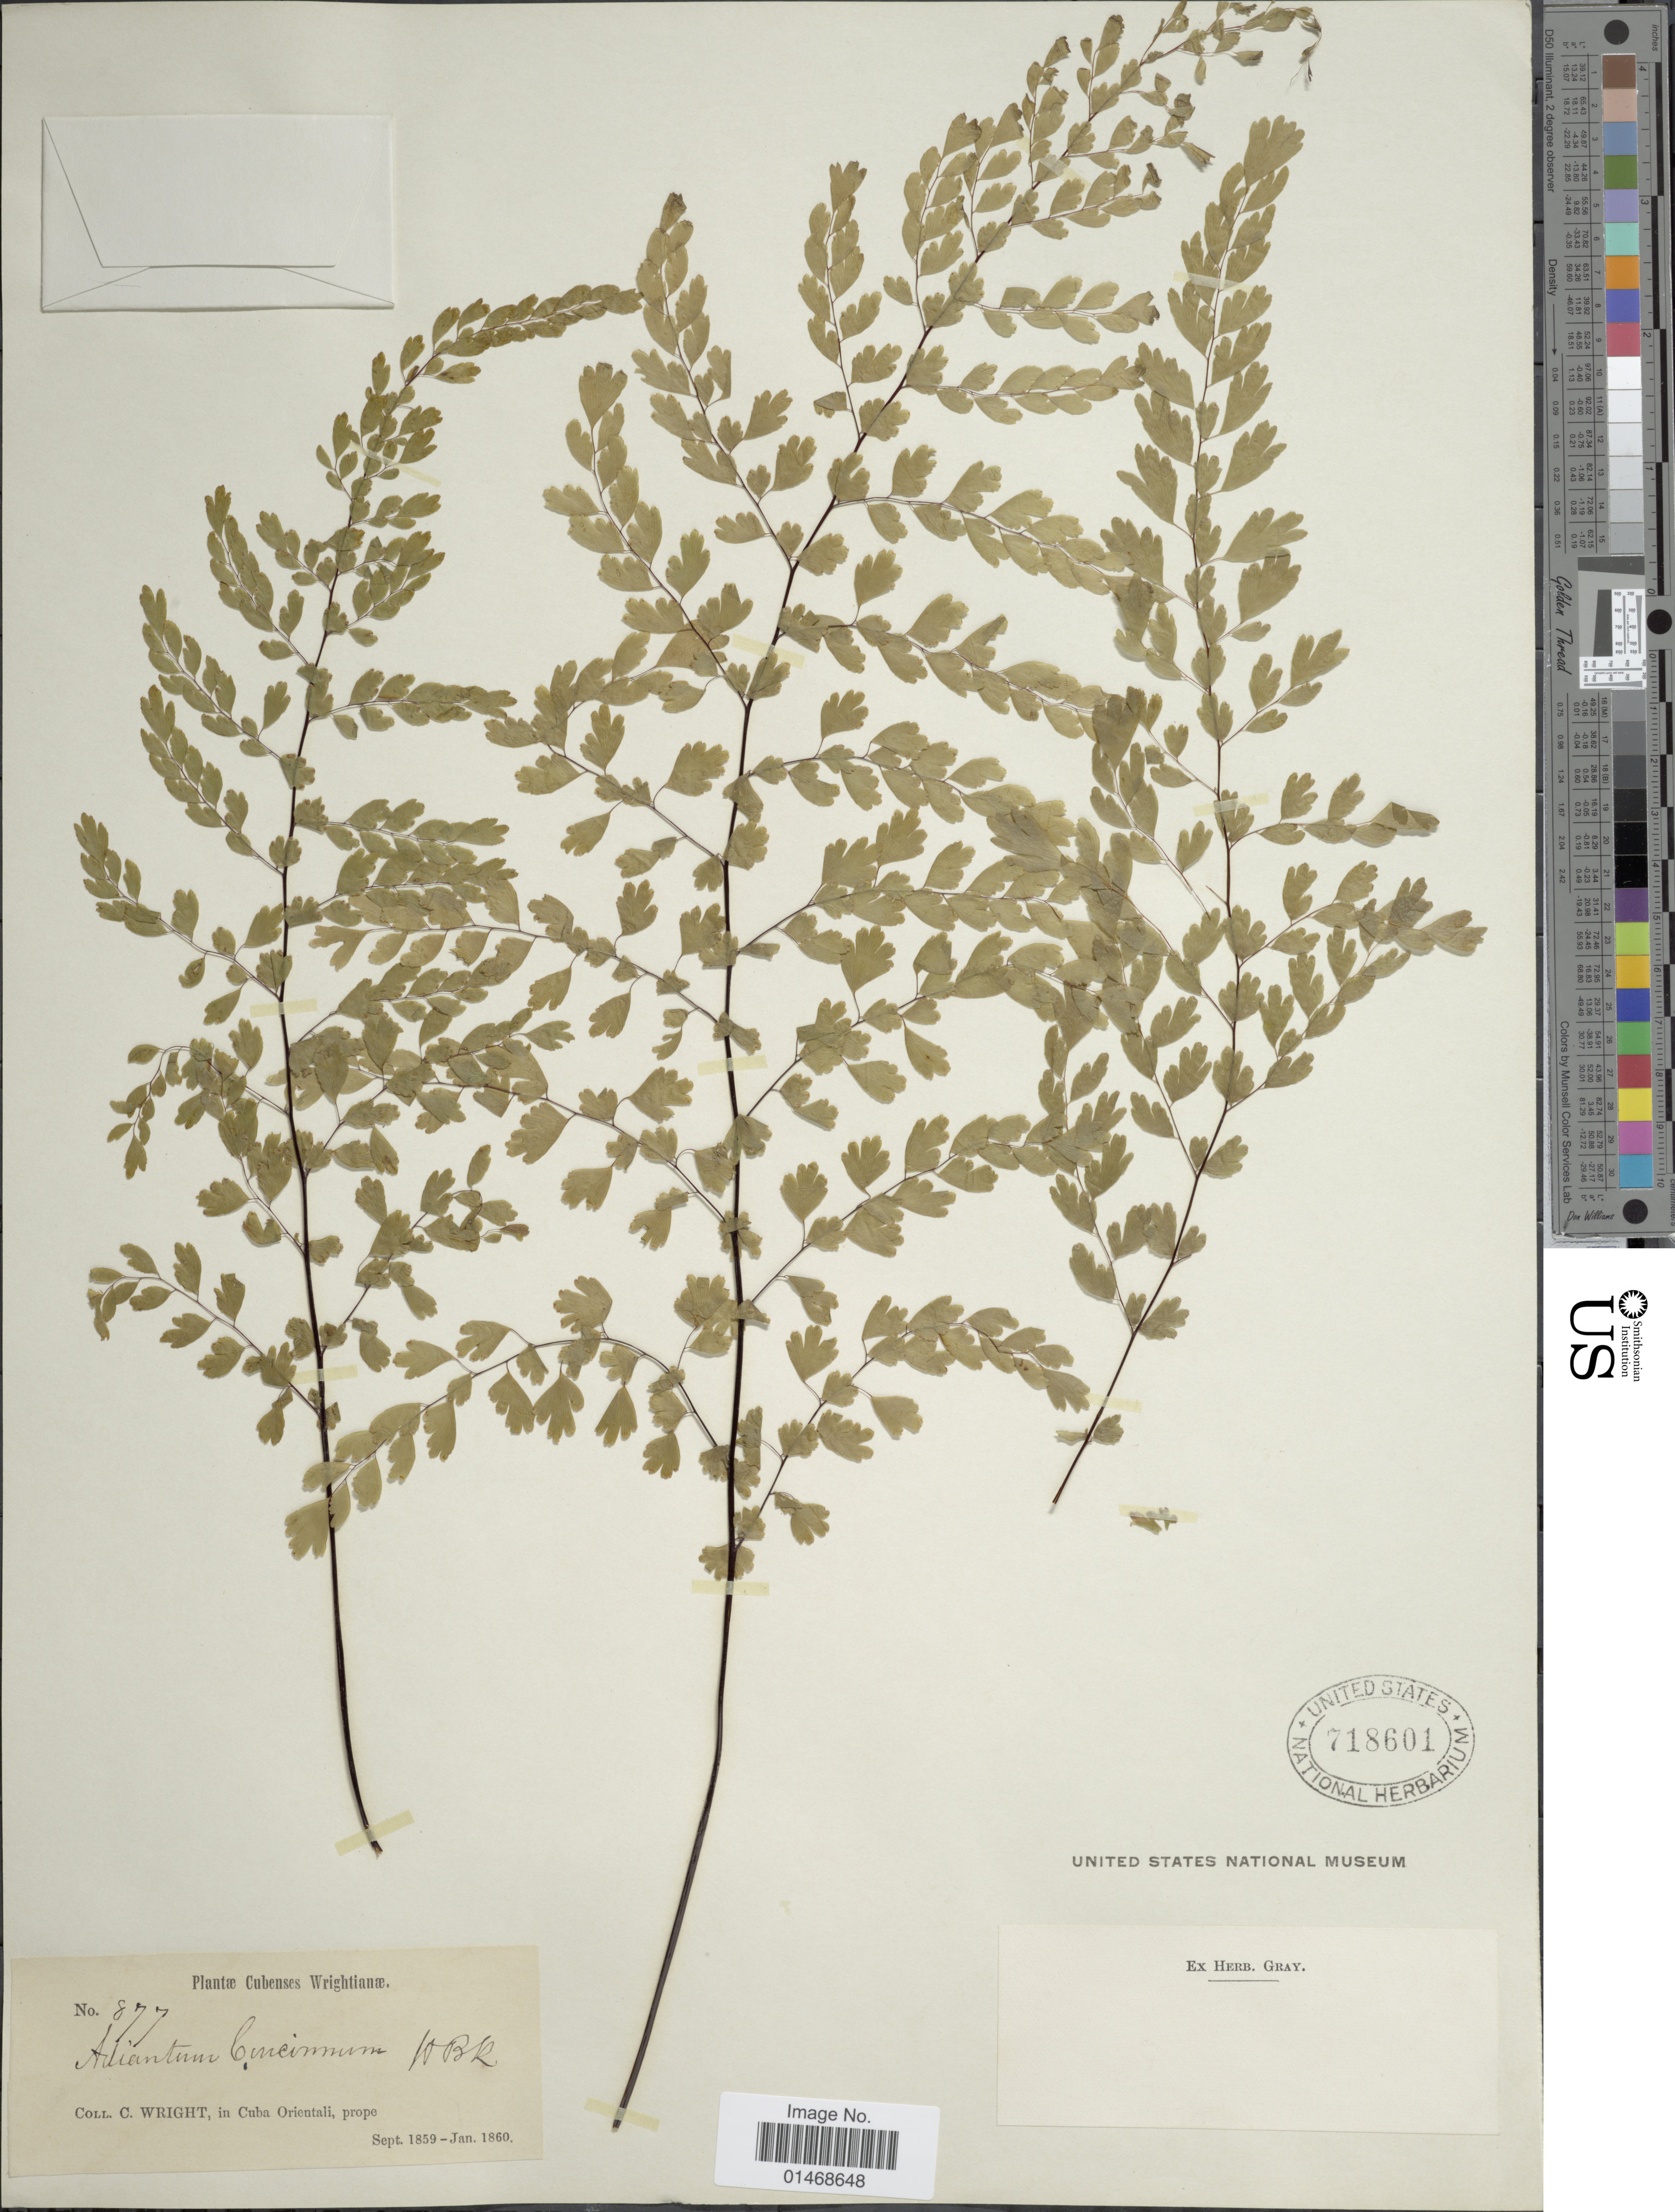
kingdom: Plantae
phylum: Tracheophyta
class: Polypodiopsida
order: Polypodiales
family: Pteridaceae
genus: Adiantum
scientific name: Adiantum concinnum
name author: Humb. & Bonpl. ex Willd.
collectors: C. Wright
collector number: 877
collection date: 1859-09/1860-01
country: Cuba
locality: In Cuba Orientali, prope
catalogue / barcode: US 718601